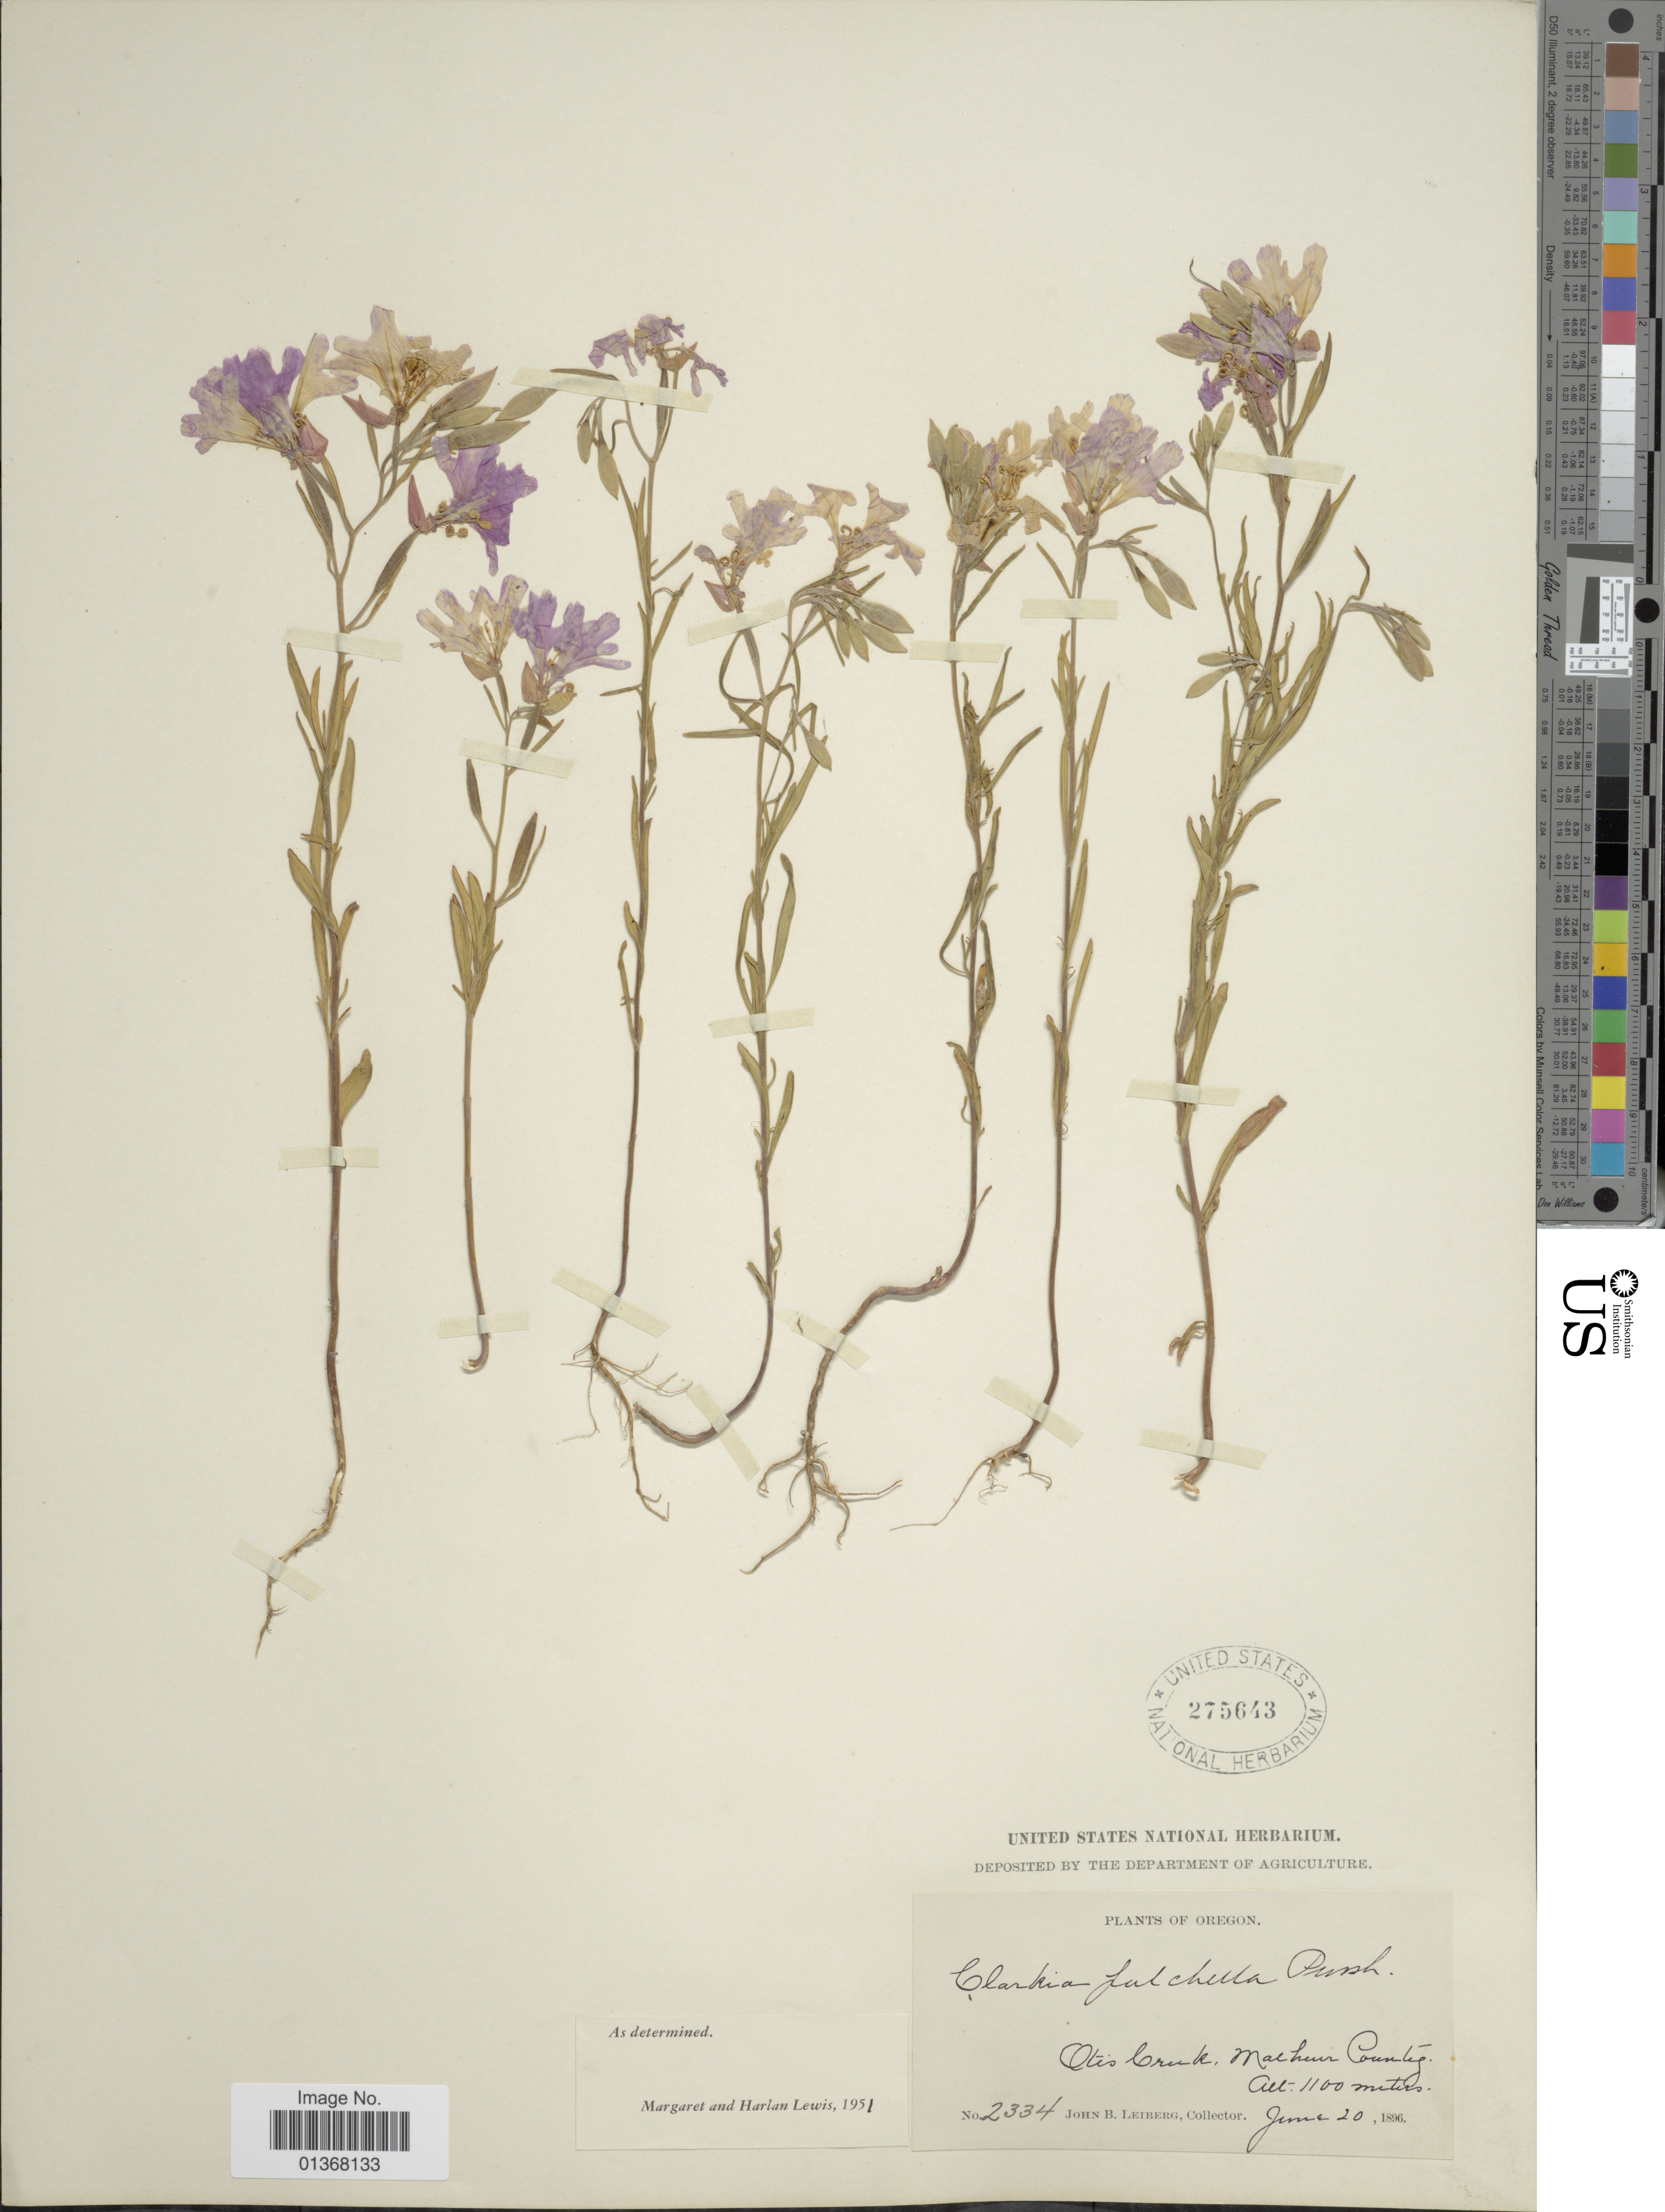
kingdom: Plantae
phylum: Tracheophyta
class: Magnoliopsida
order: Myrtales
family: Onagraceae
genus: Clarkia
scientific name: Clarkia pulchella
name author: Pursh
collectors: J. B. Leiberg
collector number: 2334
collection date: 1896-06-20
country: United States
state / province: Oregon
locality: Otis Creek, Malheur County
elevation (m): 1100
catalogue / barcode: US 275643